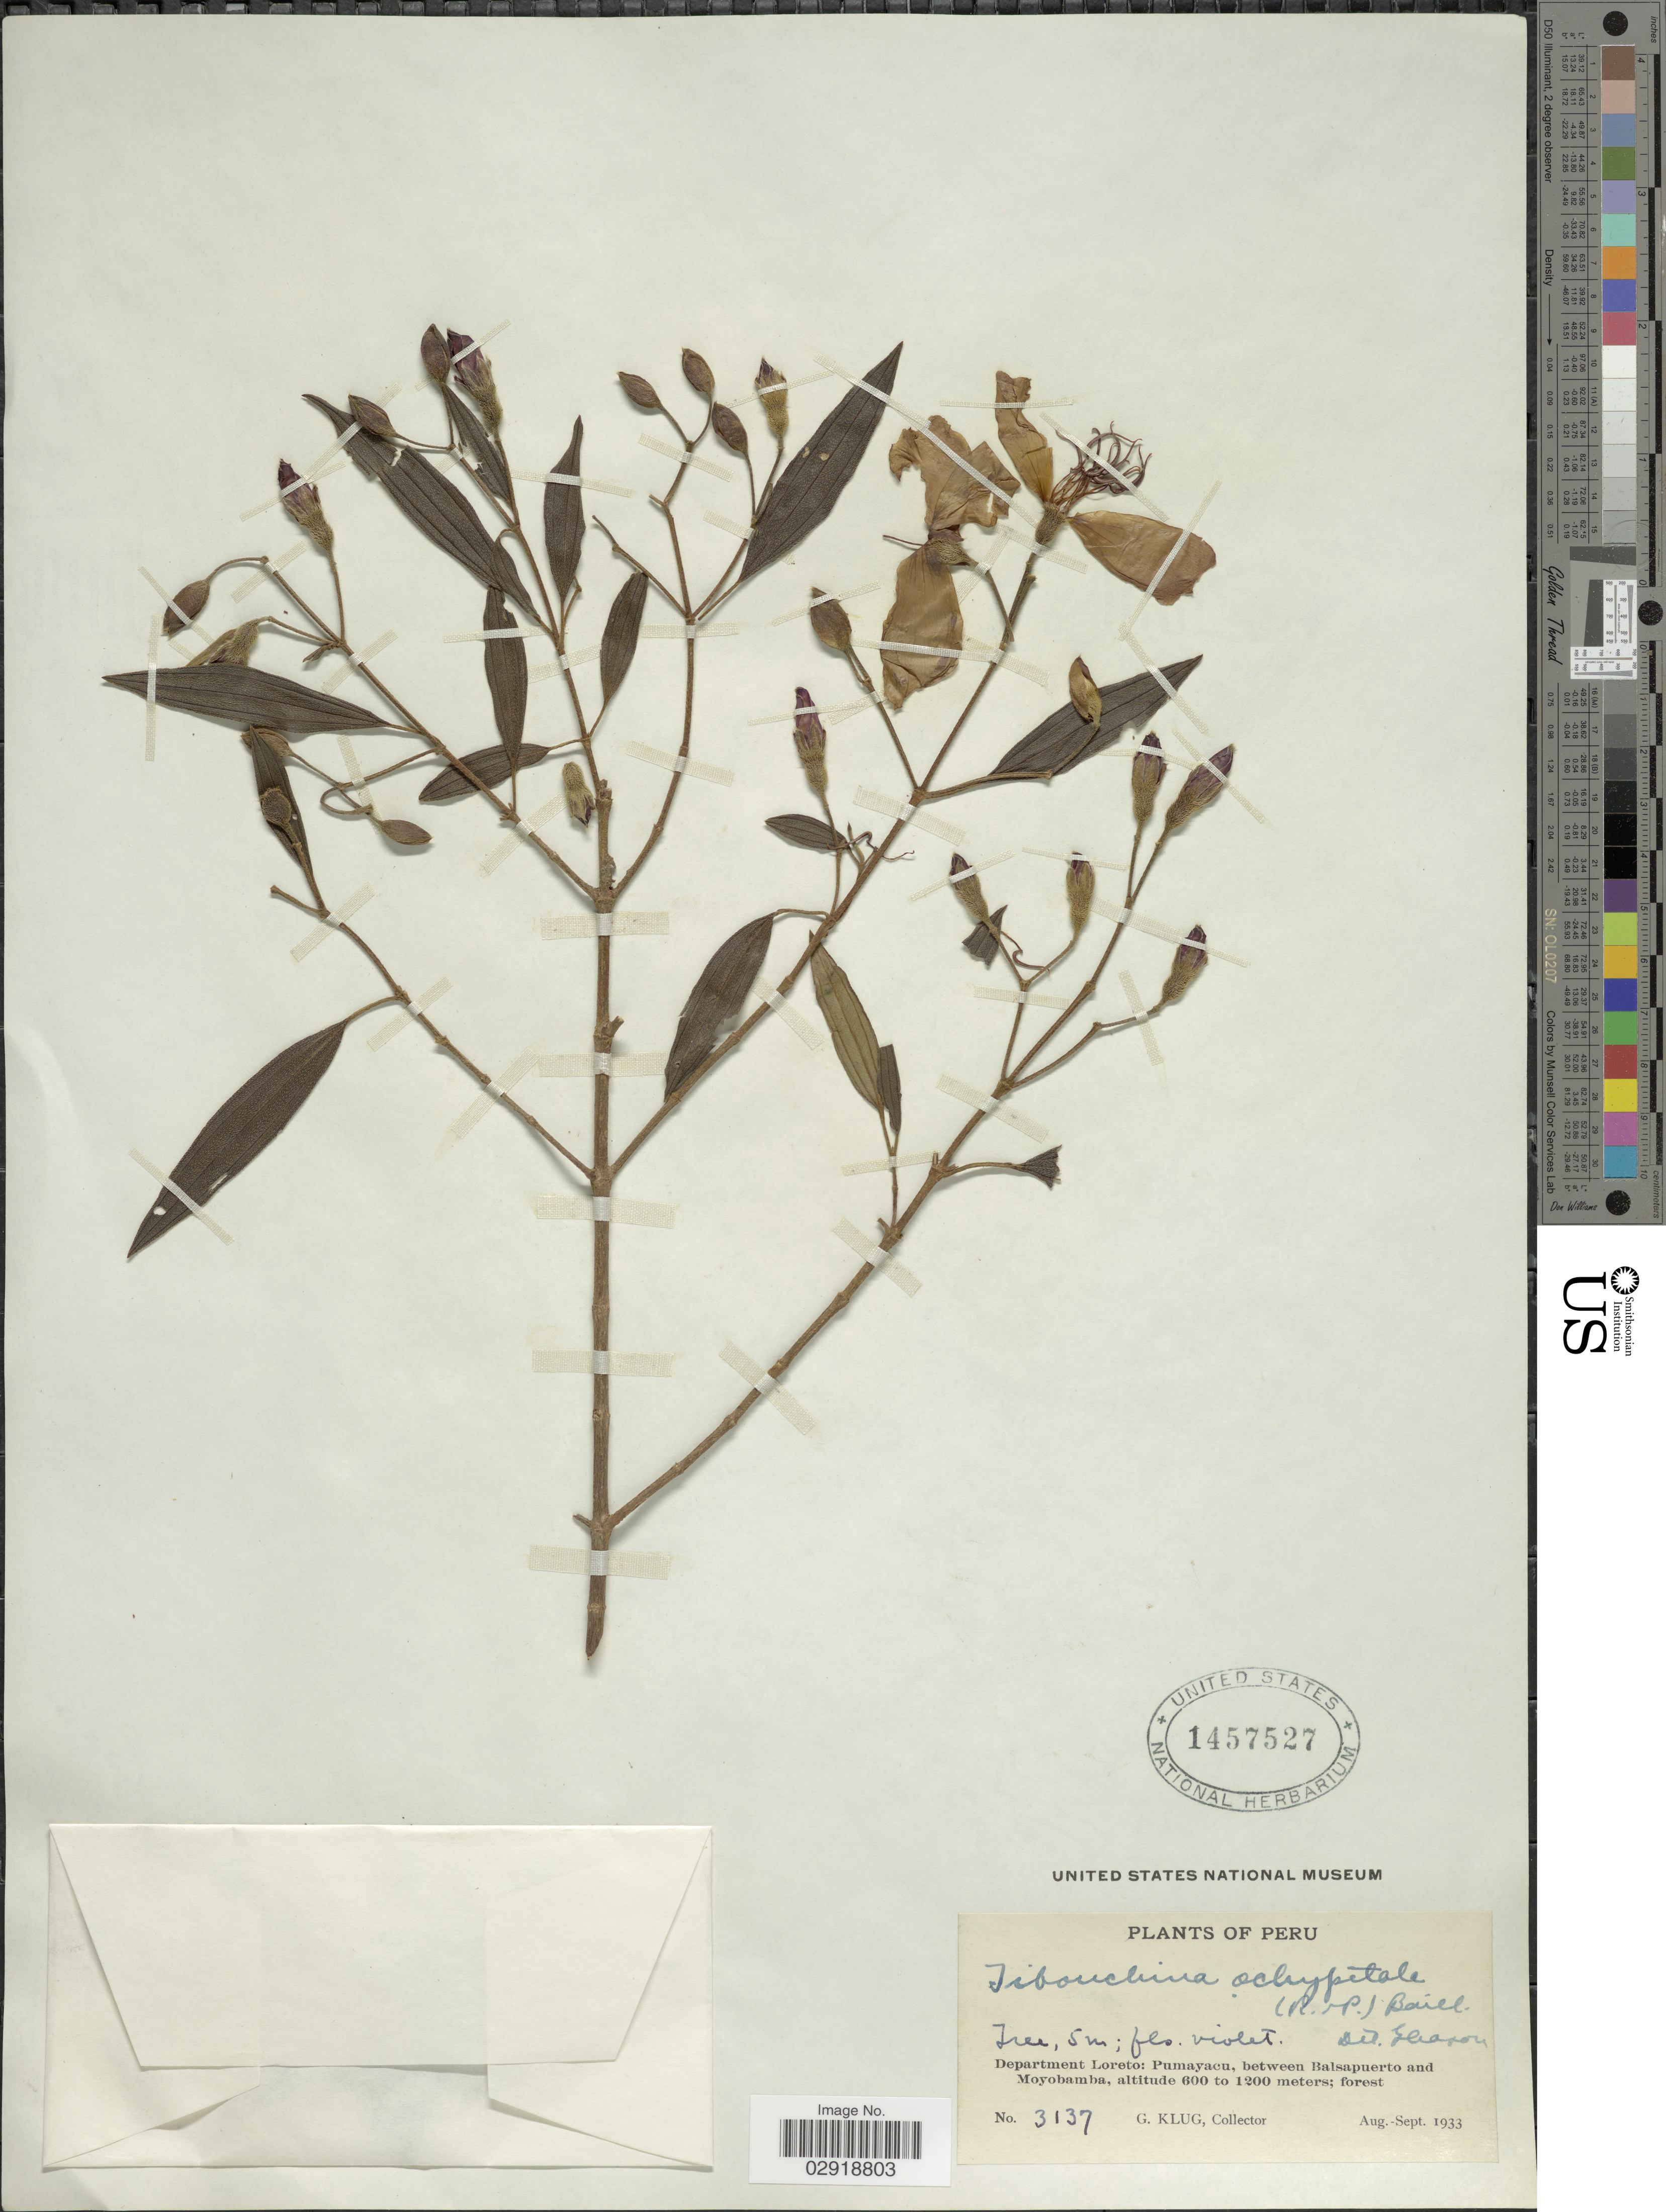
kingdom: Plantae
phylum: Tracheophyta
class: Magnoliopsida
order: Myrtales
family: Melastomataceae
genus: Pleroma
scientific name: Pleroma ochypetalum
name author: (Ruiz & Pav.) D. Don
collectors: G. Klug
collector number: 3137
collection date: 1933-08/1933-09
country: Peru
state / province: Loreto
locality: Department Loreto: Pumayacu, between Balsapuerto and Moyobamba.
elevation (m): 600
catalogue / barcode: US 1457527